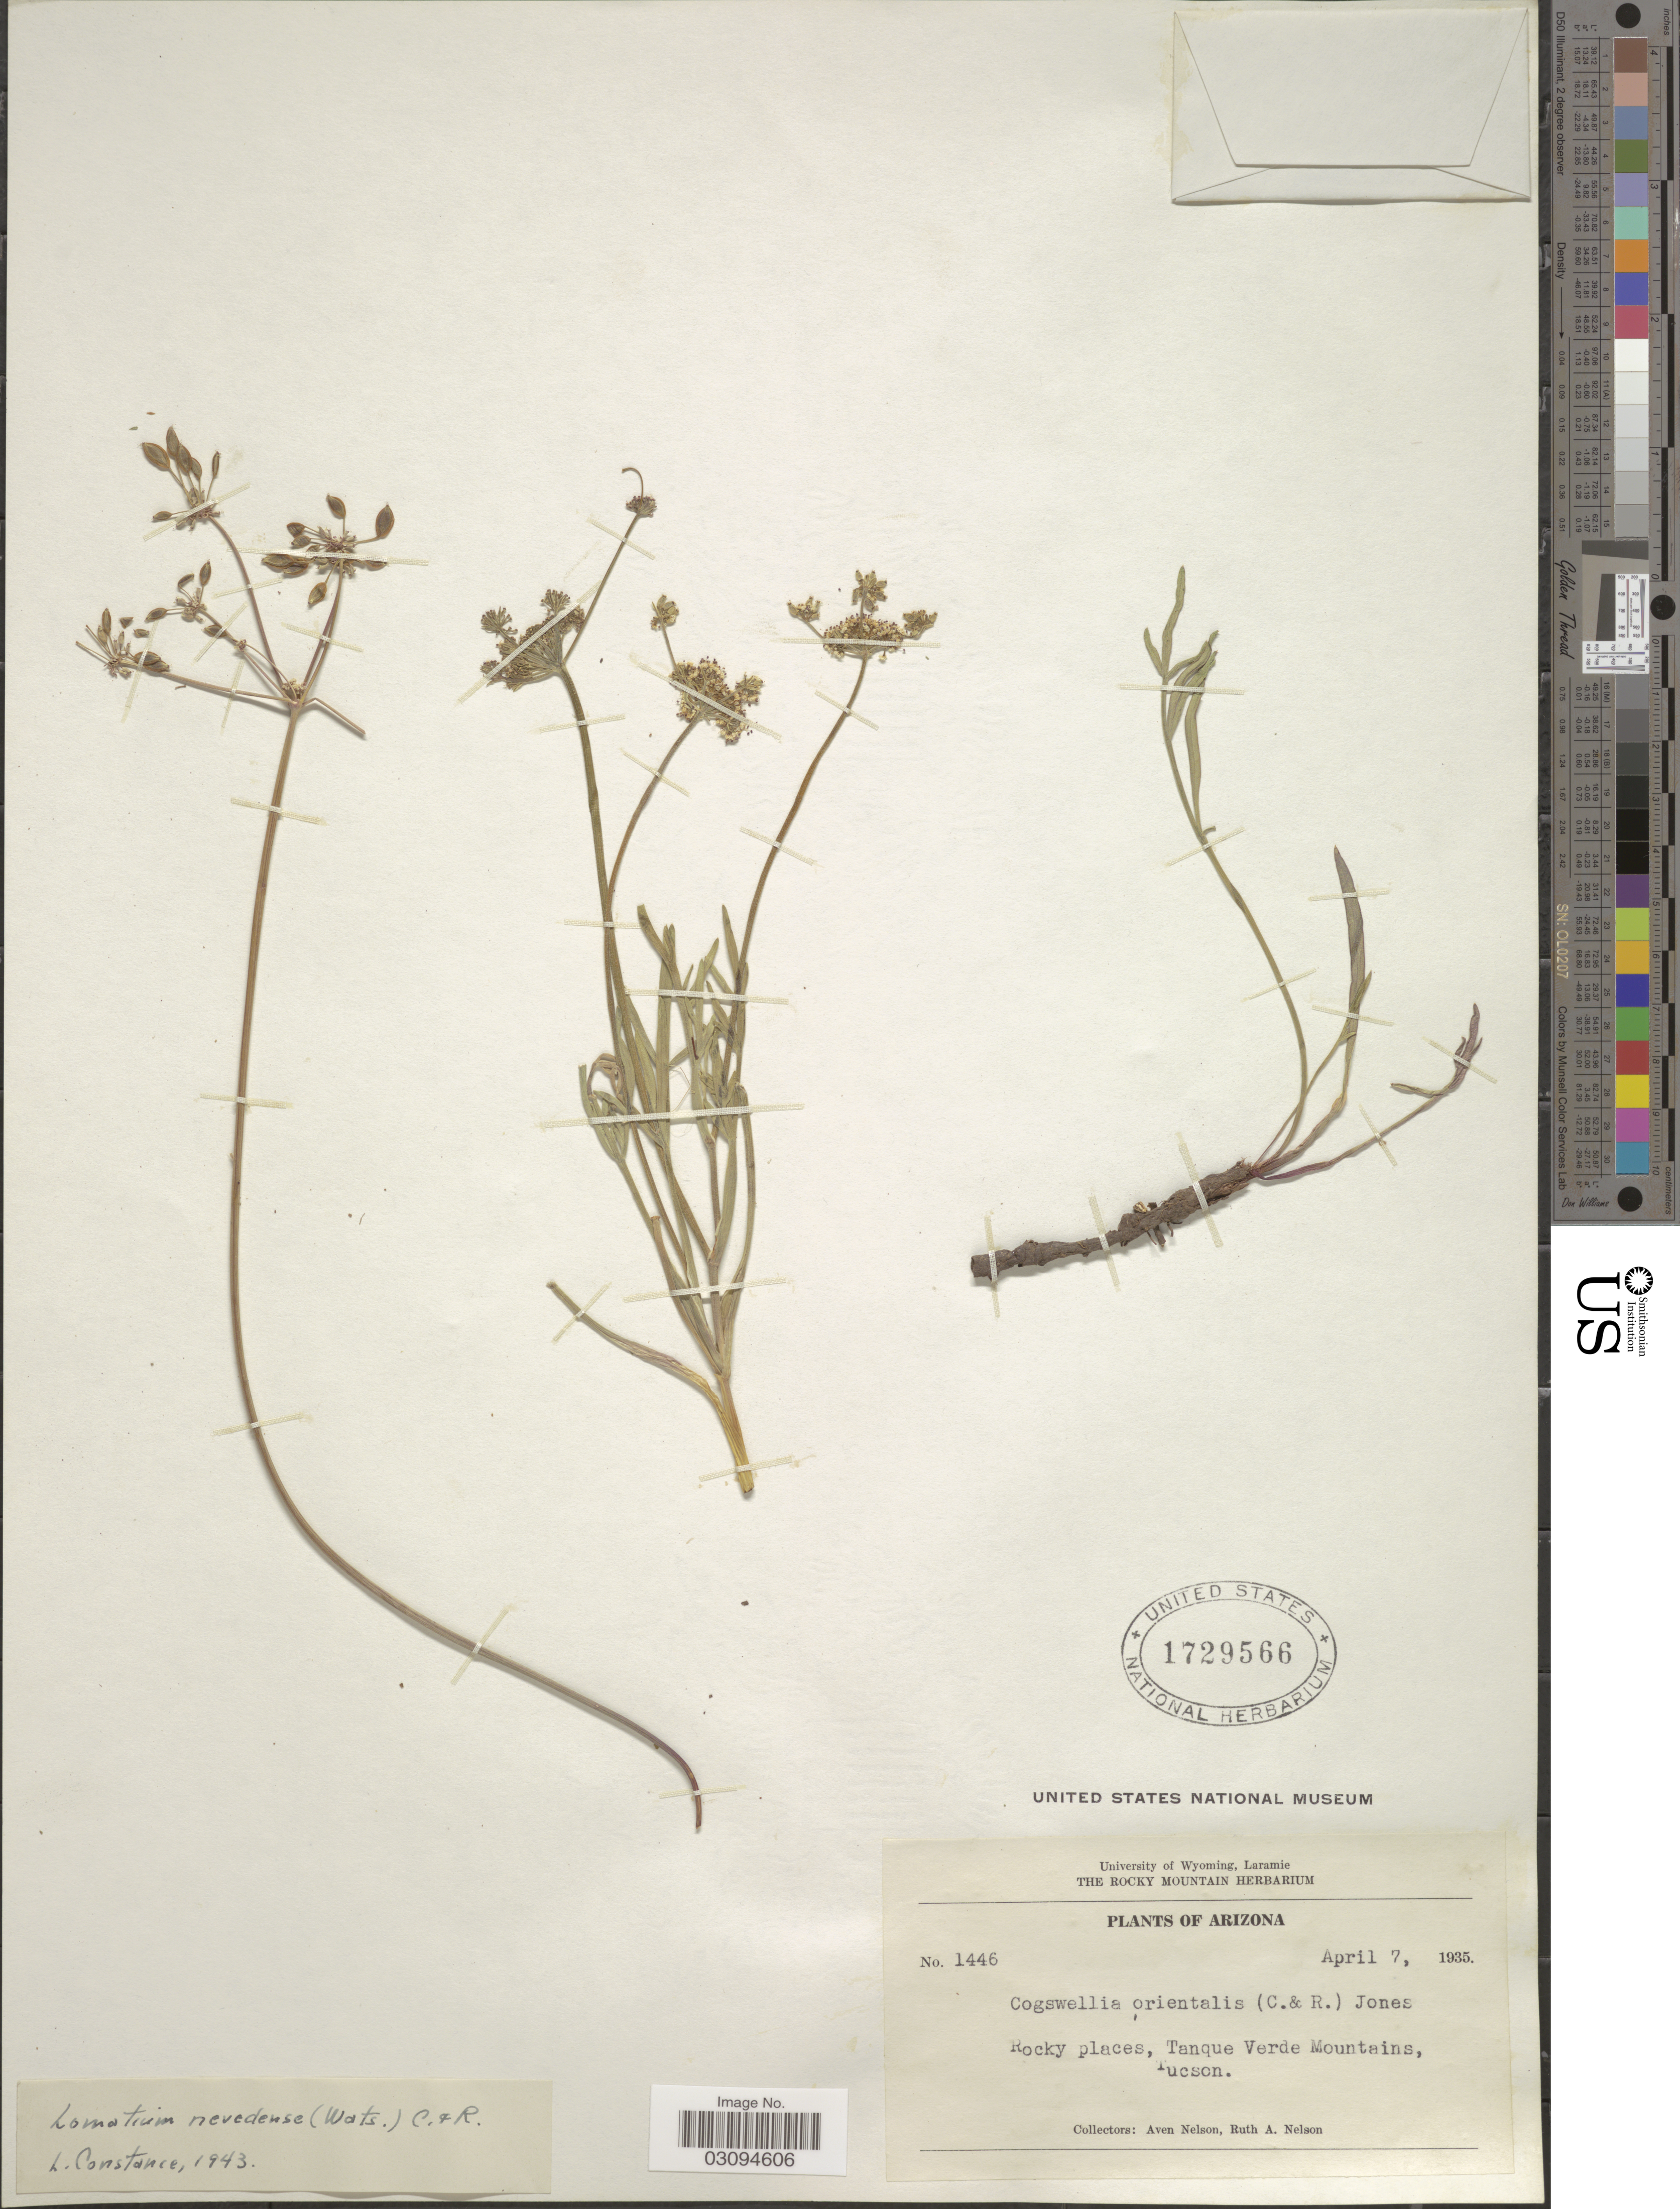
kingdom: Plantae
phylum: Tracheophyta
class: Magnoliopsida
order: Apiales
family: Apiaceae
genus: Lomatium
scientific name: Lomatium nevadense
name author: (S. Watson) J.M. Coult. & Rose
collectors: A. Nelson & R. A. Nelson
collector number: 1446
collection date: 1935-04-07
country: United States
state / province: Arizona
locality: Tanque Verde Mountains, Tucson.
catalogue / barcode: US 1729566